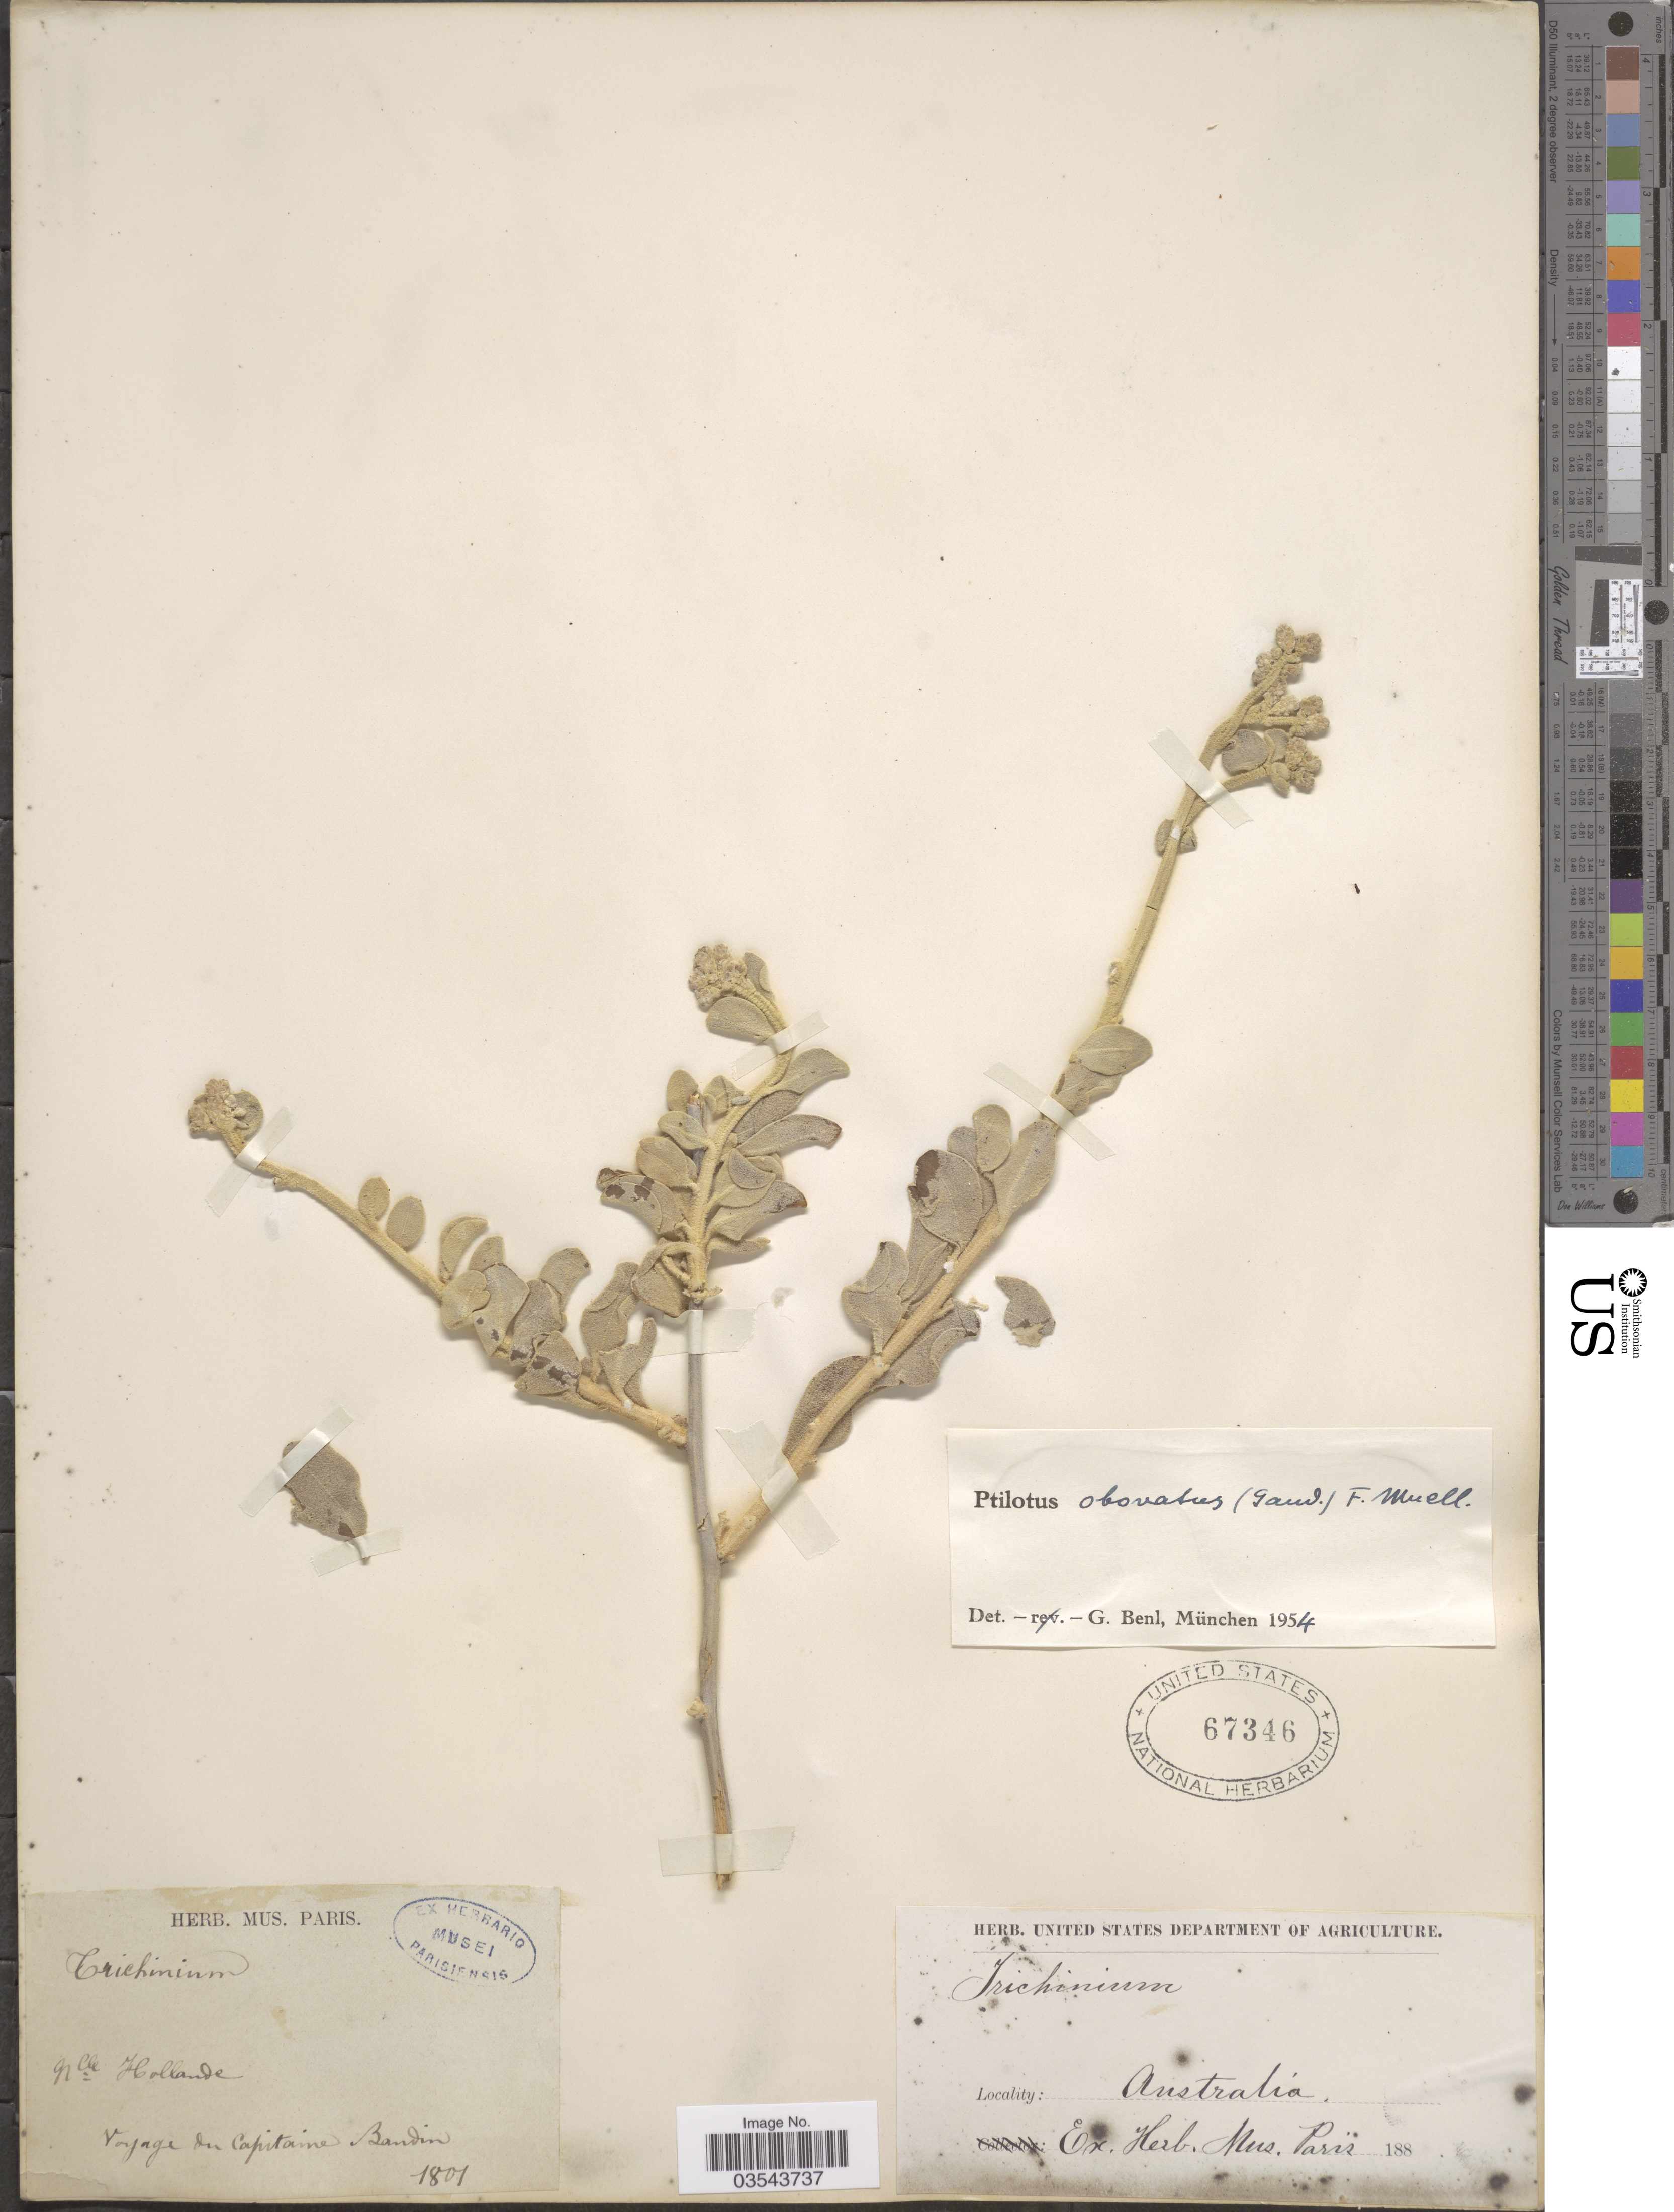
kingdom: Plantae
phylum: Tracheophyta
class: Magnoliopsida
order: Caryophyllales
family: Amaranthaceae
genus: Ptilotus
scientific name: Ptilotus obovatus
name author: (Gaudich.) F. Muell.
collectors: T. Baudin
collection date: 1801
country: Australia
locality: Nlle Hollande.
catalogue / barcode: US 67346